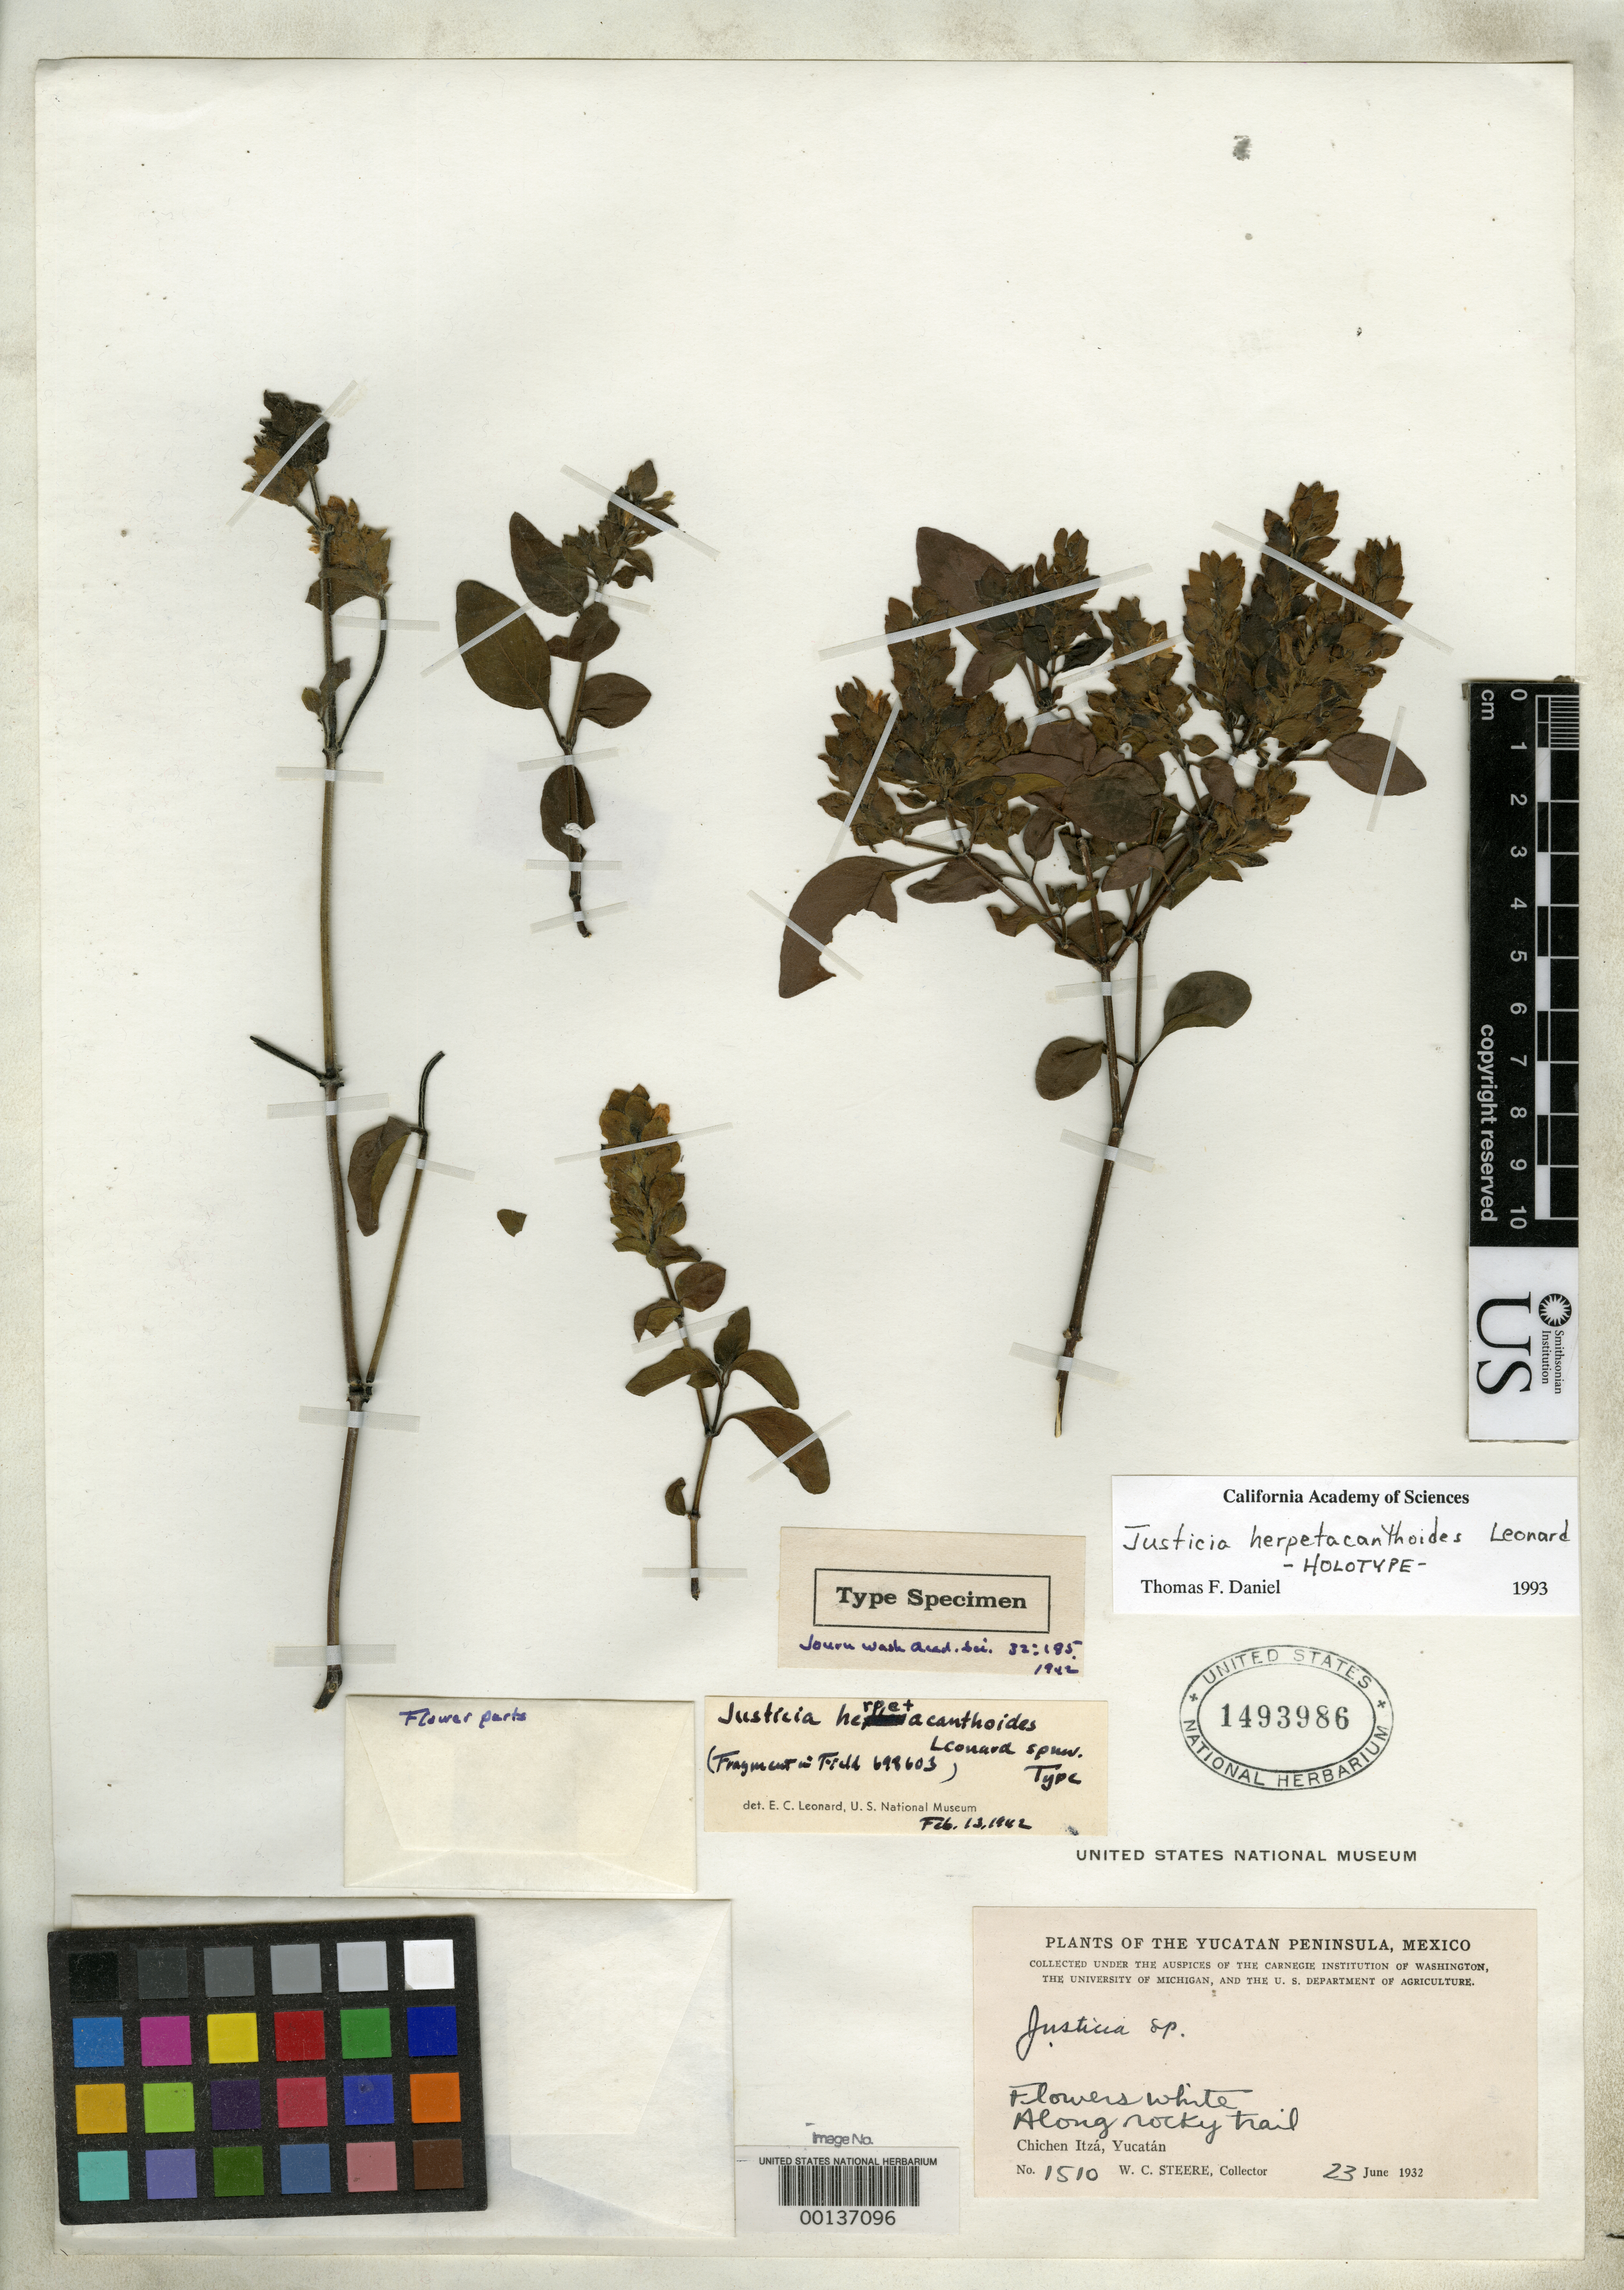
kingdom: Plantae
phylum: Tracheophyta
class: Magnoliopsida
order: Lamiales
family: Acanthaceae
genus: Justicia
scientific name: Justicia herpetacanthoides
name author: Leonard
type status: Holotype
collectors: W. C. Steere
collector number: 1510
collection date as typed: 23 Jun 1932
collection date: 1932-06-23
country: Mexico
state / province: Yucatán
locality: Chichen Itza.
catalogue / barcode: US 1493986